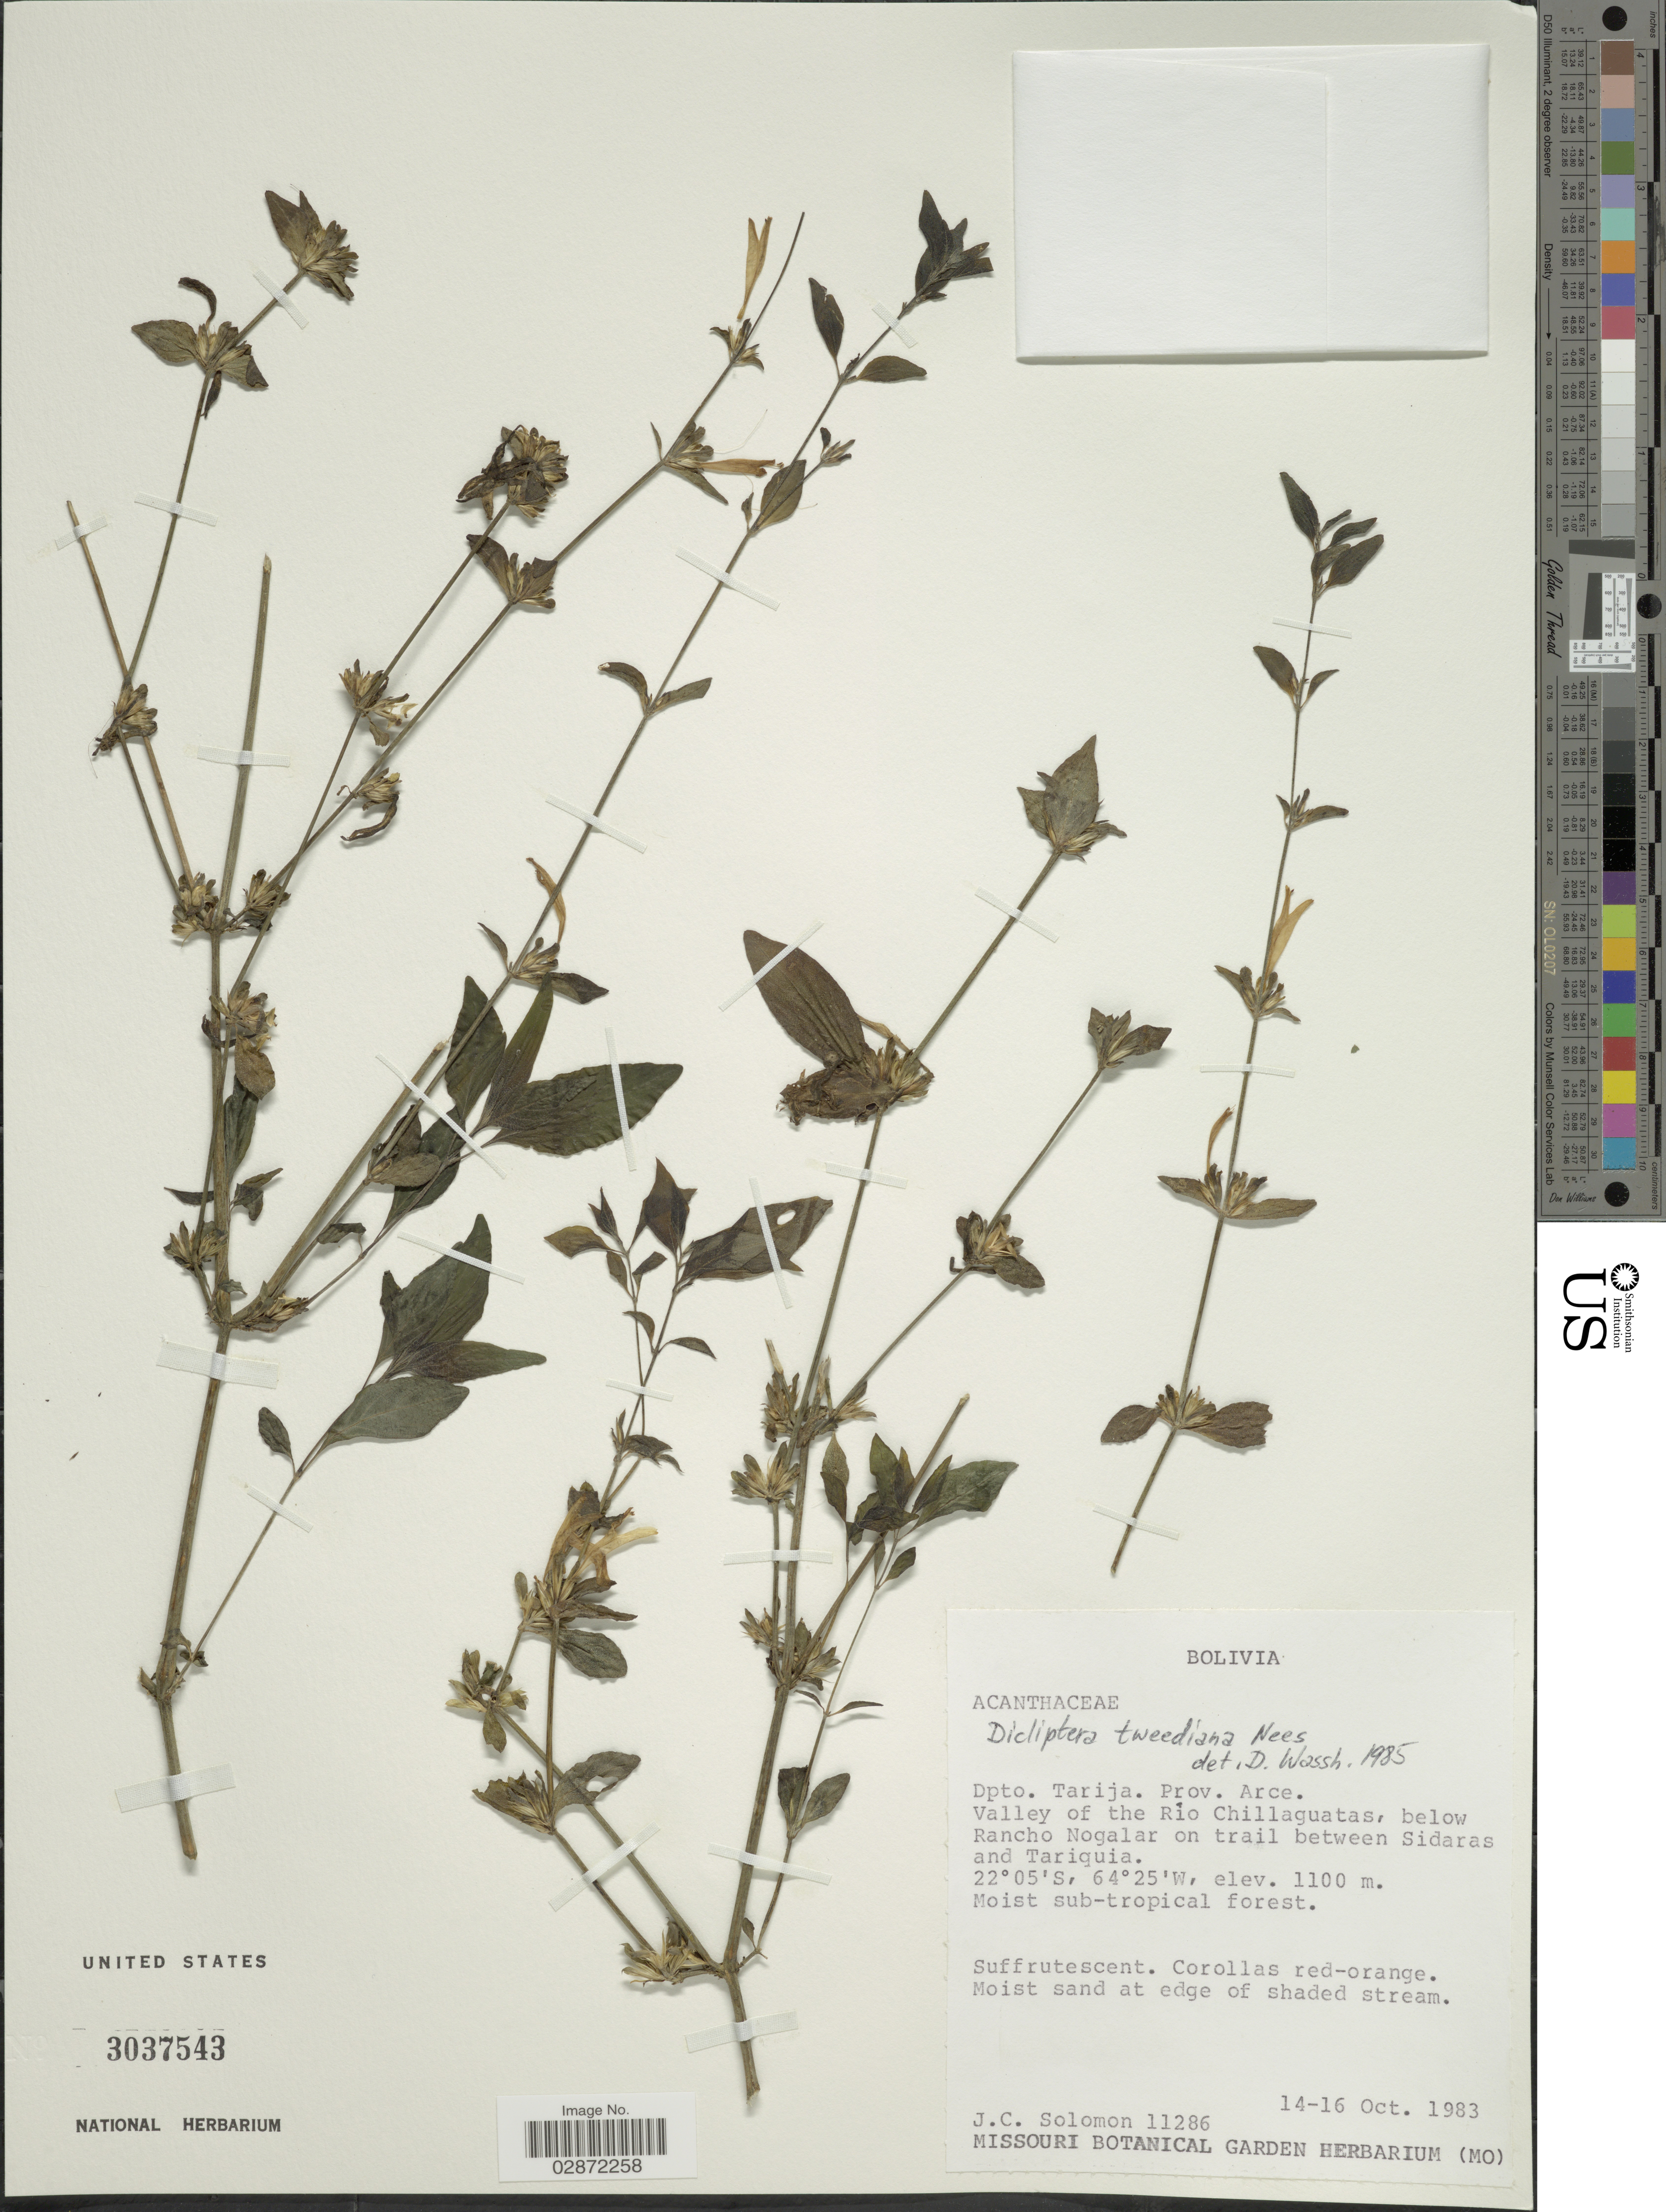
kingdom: Plantae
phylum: Tracheophyta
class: Magnoliopsida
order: Lamiales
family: Acanthaceae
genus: Dicliptera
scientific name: Dicliptera squarrosa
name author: Nees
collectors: J. C. Solomon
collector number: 11286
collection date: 1983-10-14/1983-10-16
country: Bolivia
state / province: Tarija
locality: Dpto. Tarija. Prov. Arce. Valley of the Río Chillaguatas, below Rancho Nogalar on trail between Sidaras and Tariquia.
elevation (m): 1100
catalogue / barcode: US 3037543